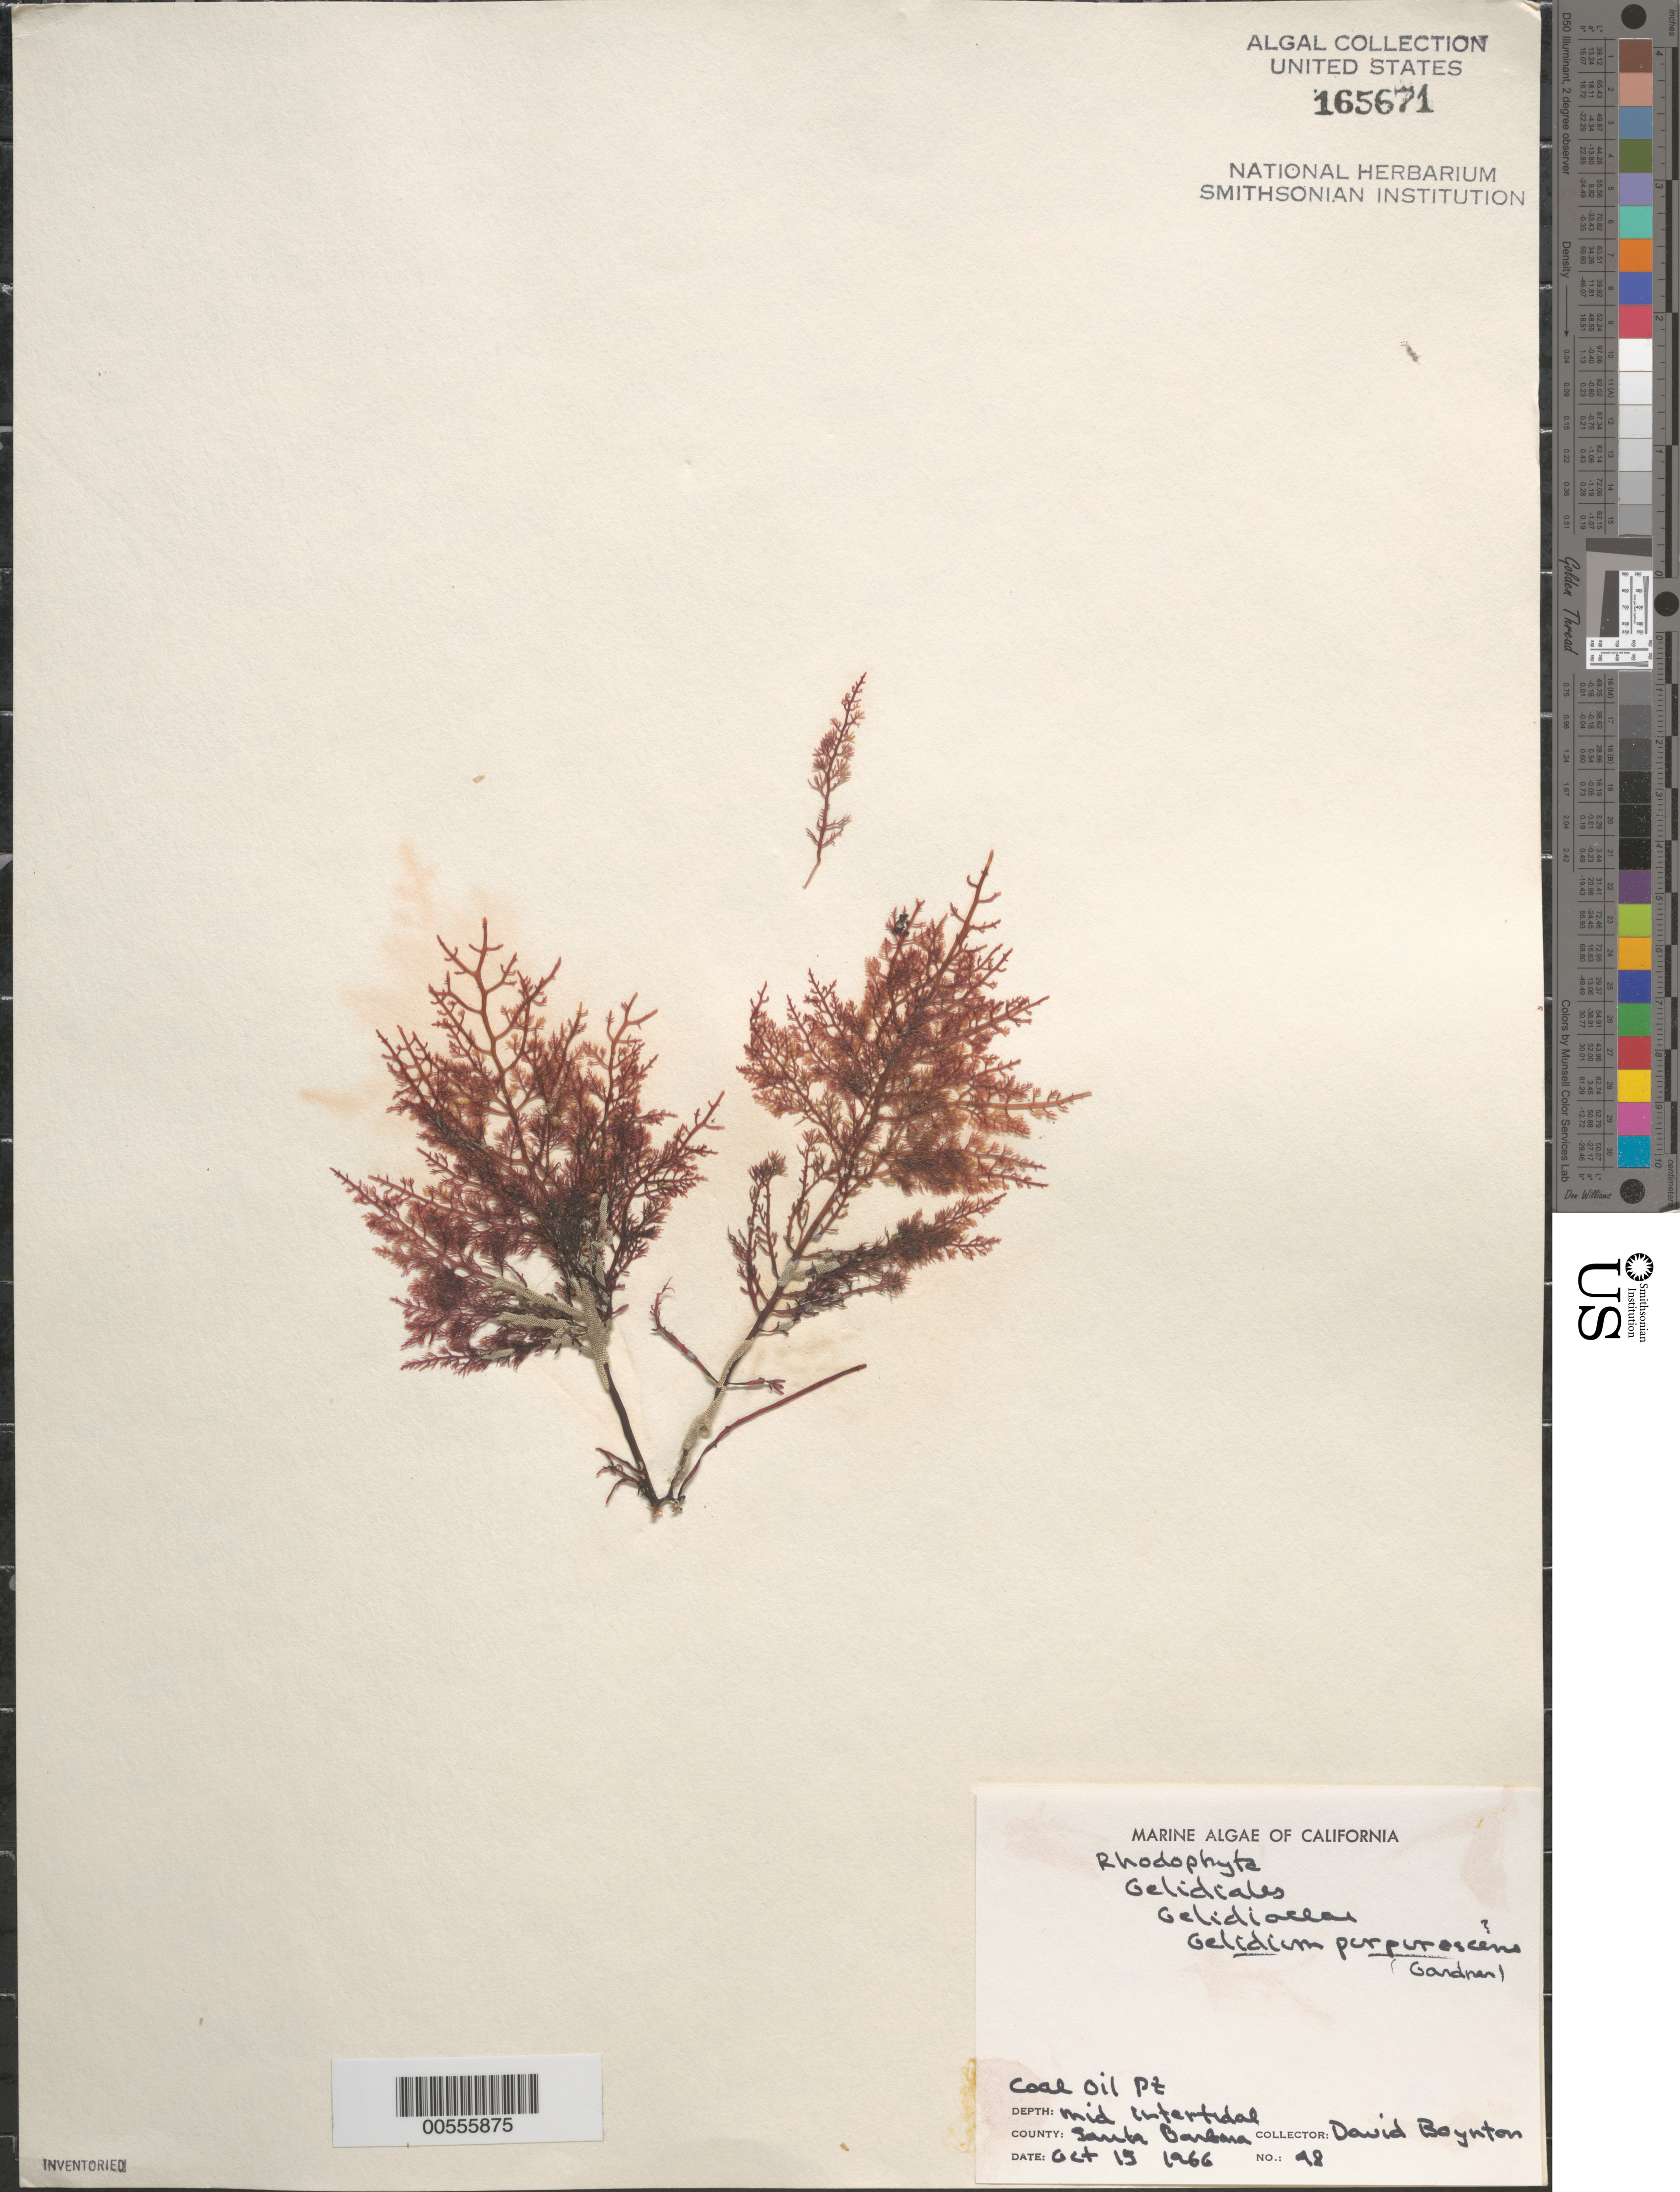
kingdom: Plantae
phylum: Rhodophyta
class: Florideophyceae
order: Gelidiales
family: Gelidiaceae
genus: Gelidium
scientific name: Gelidium purpurascens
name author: N.L. Gardner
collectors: D. Boynton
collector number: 48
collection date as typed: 15 Oct 1966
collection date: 1966-10-15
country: United States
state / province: California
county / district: Santa Barbara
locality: Coal Oil Point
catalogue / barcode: US 165671